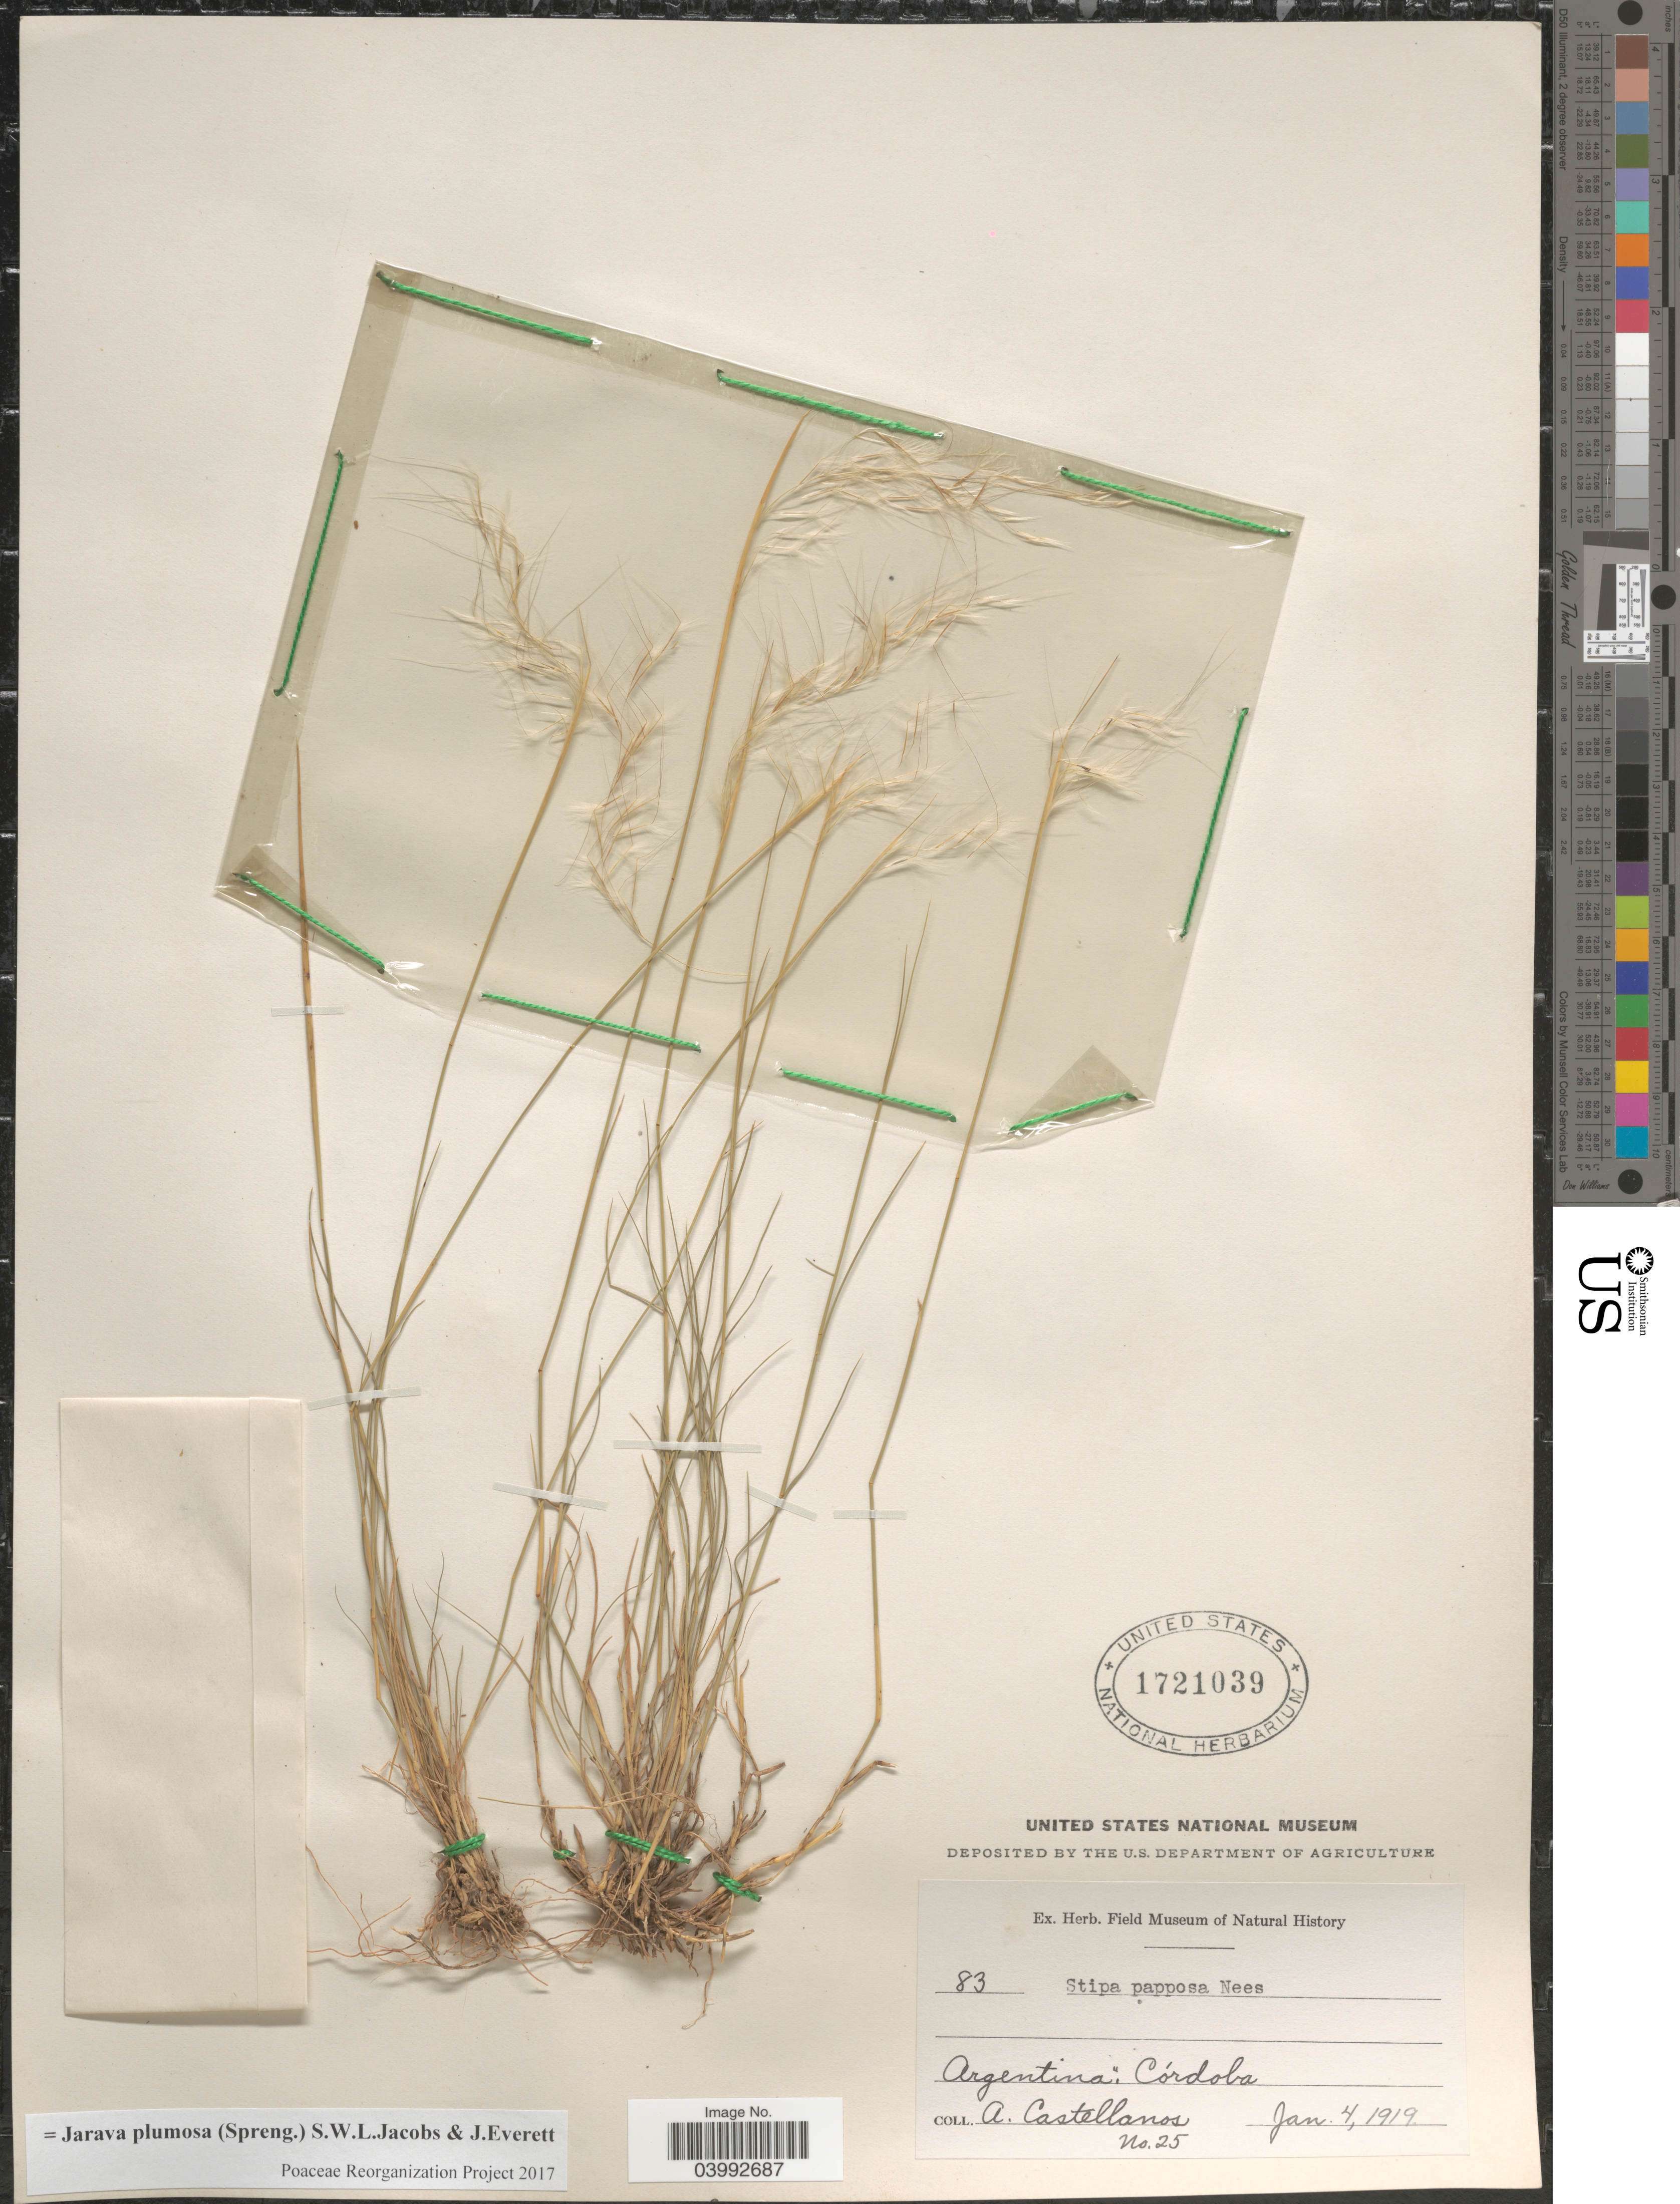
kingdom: Plantae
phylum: Tracheophyta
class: Liliopsida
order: Poales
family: Poaceae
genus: Jarava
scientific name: Jarava plumosa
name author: (Spreng.) S.W.L. Jacobs & J. Everett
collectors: A. Castellanos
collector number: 25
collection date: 1919-01-04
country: Argentina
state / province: Cordoba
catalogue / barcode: US 1721039